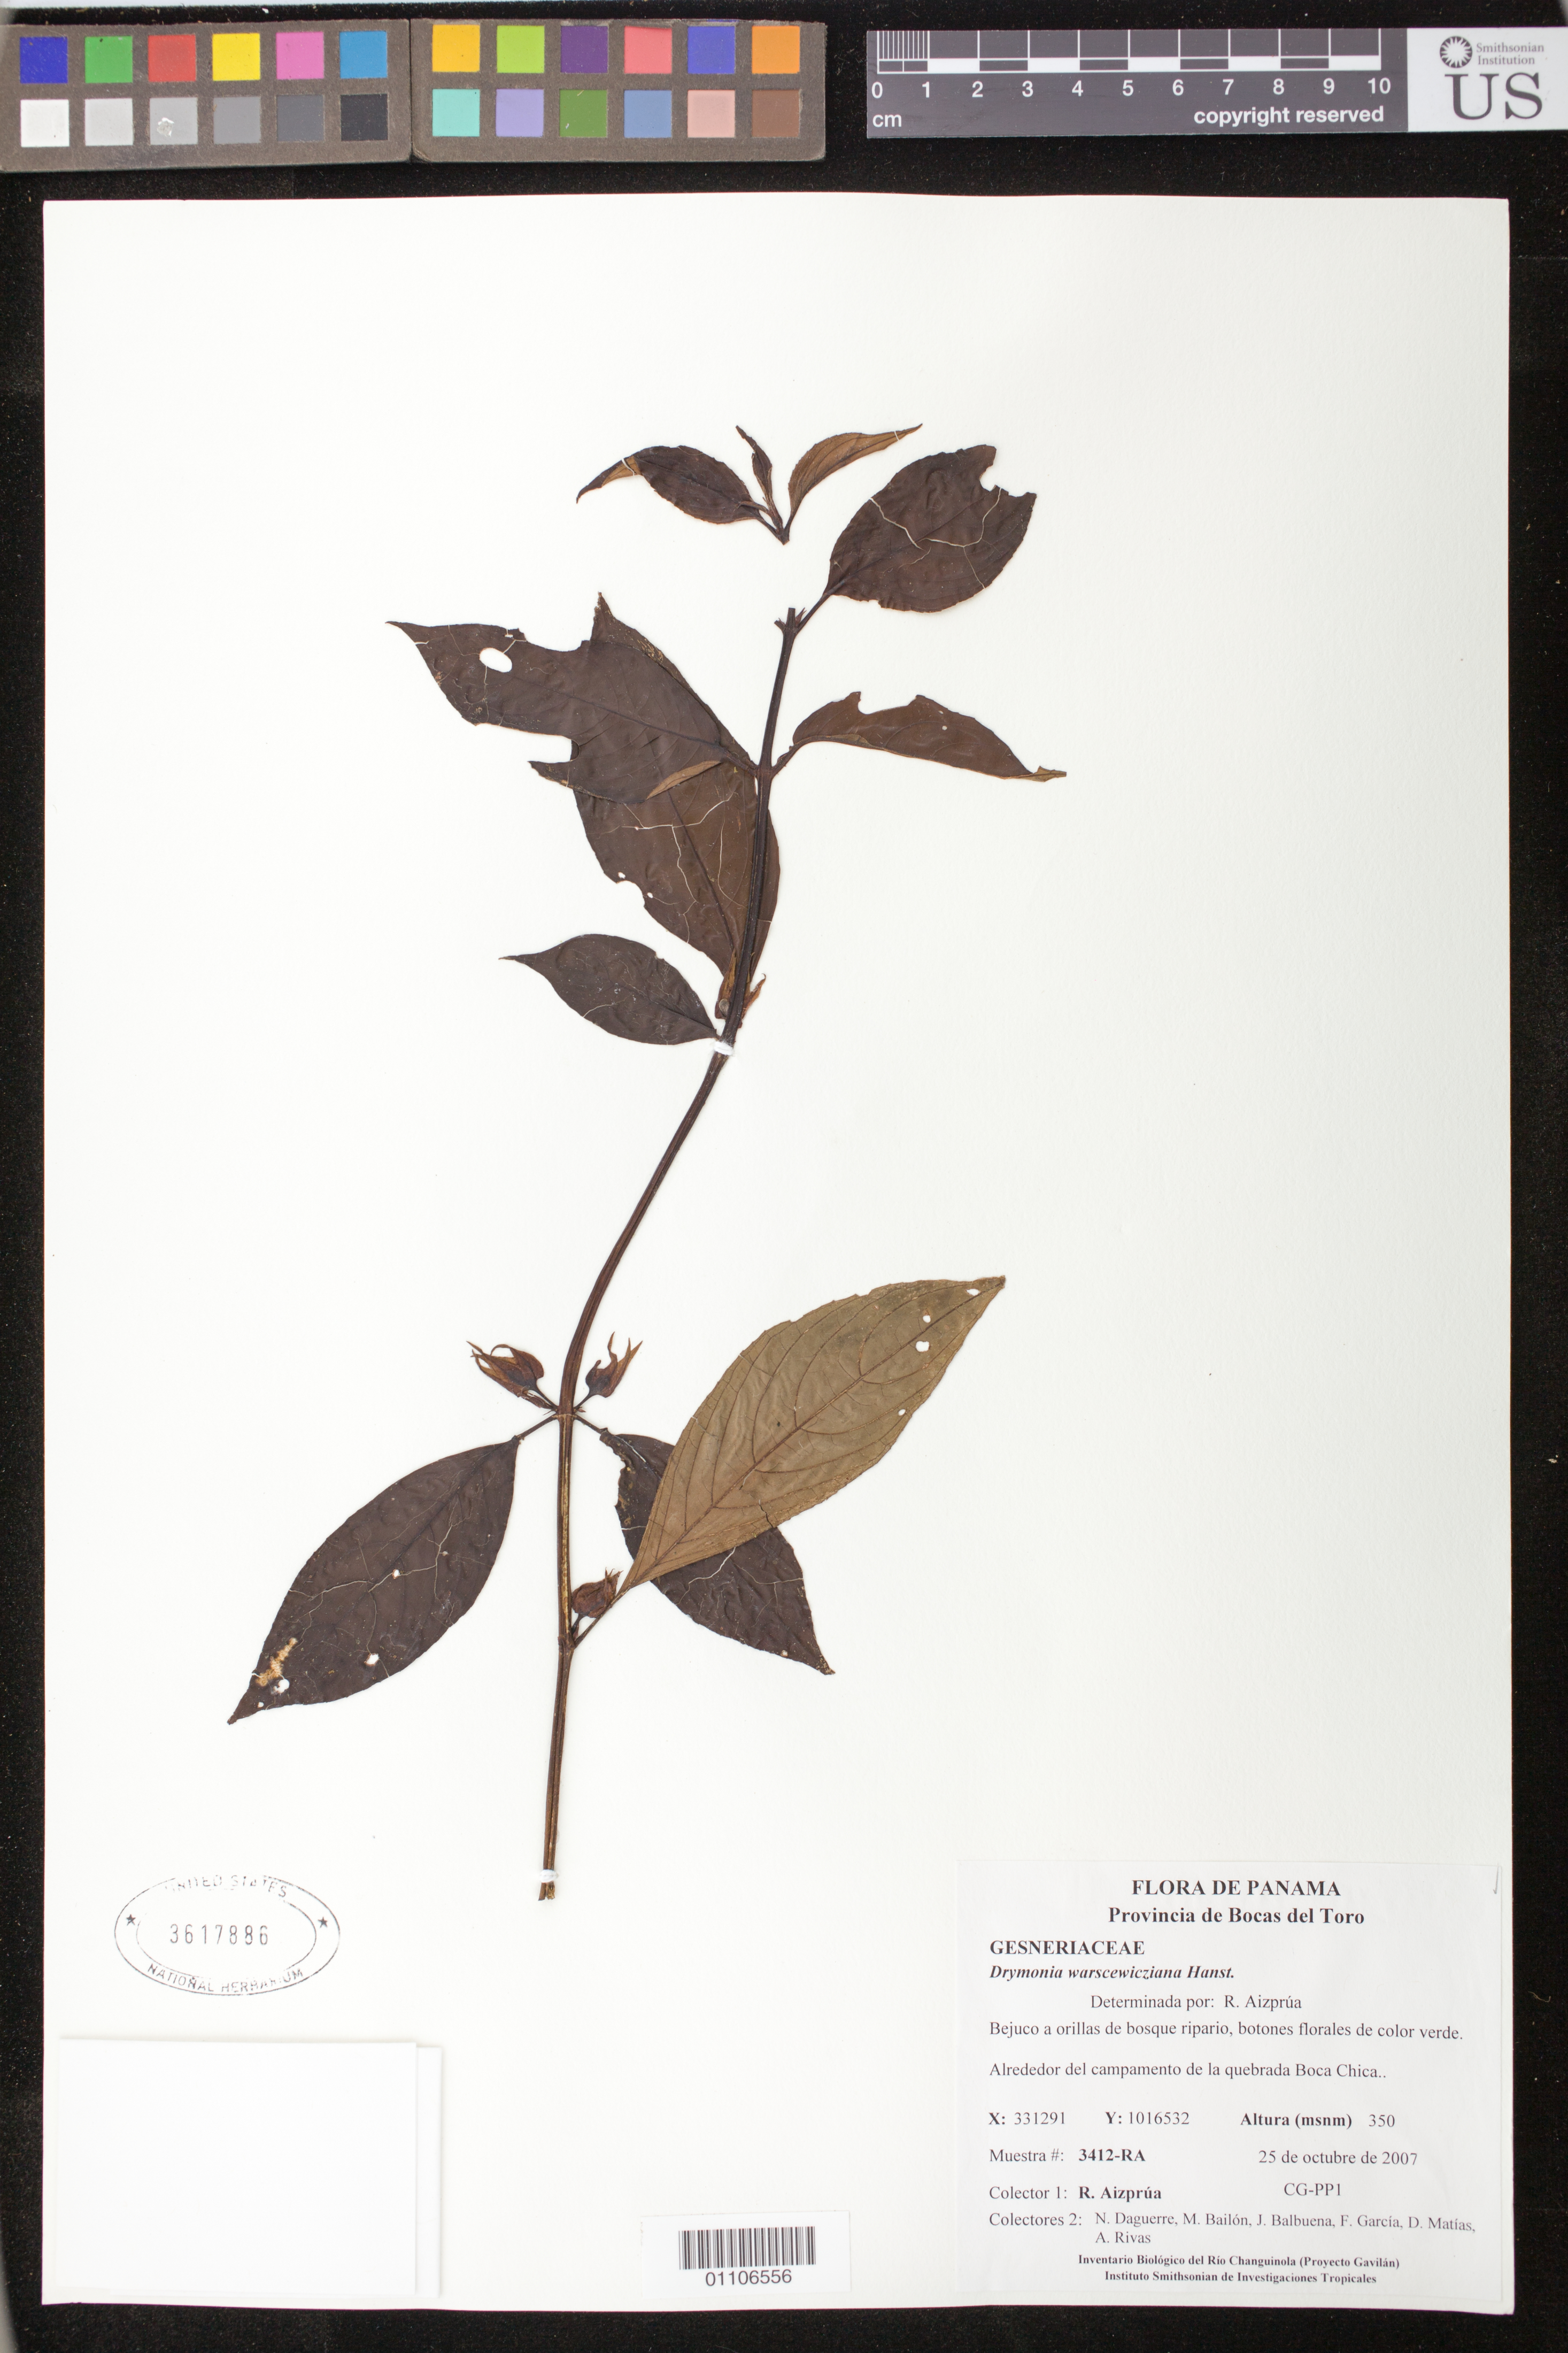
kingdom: Plantae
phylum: Tracheophyta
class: Magnoliopsida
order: Lamiales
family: Gesneriaceae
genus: Drymonia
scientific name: Drymonia warszewicziana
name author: Hanst.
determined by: Aizprúa, R.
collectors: R. Aizprúa & et al.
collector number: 3412 -RA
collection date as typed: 25 Oct 2007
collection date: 2007-10-25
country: Panama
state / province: Bocas del Toro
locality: Alrededor del campamento de la quebrada Boca Chica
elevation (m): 350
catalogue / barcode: US 3617886